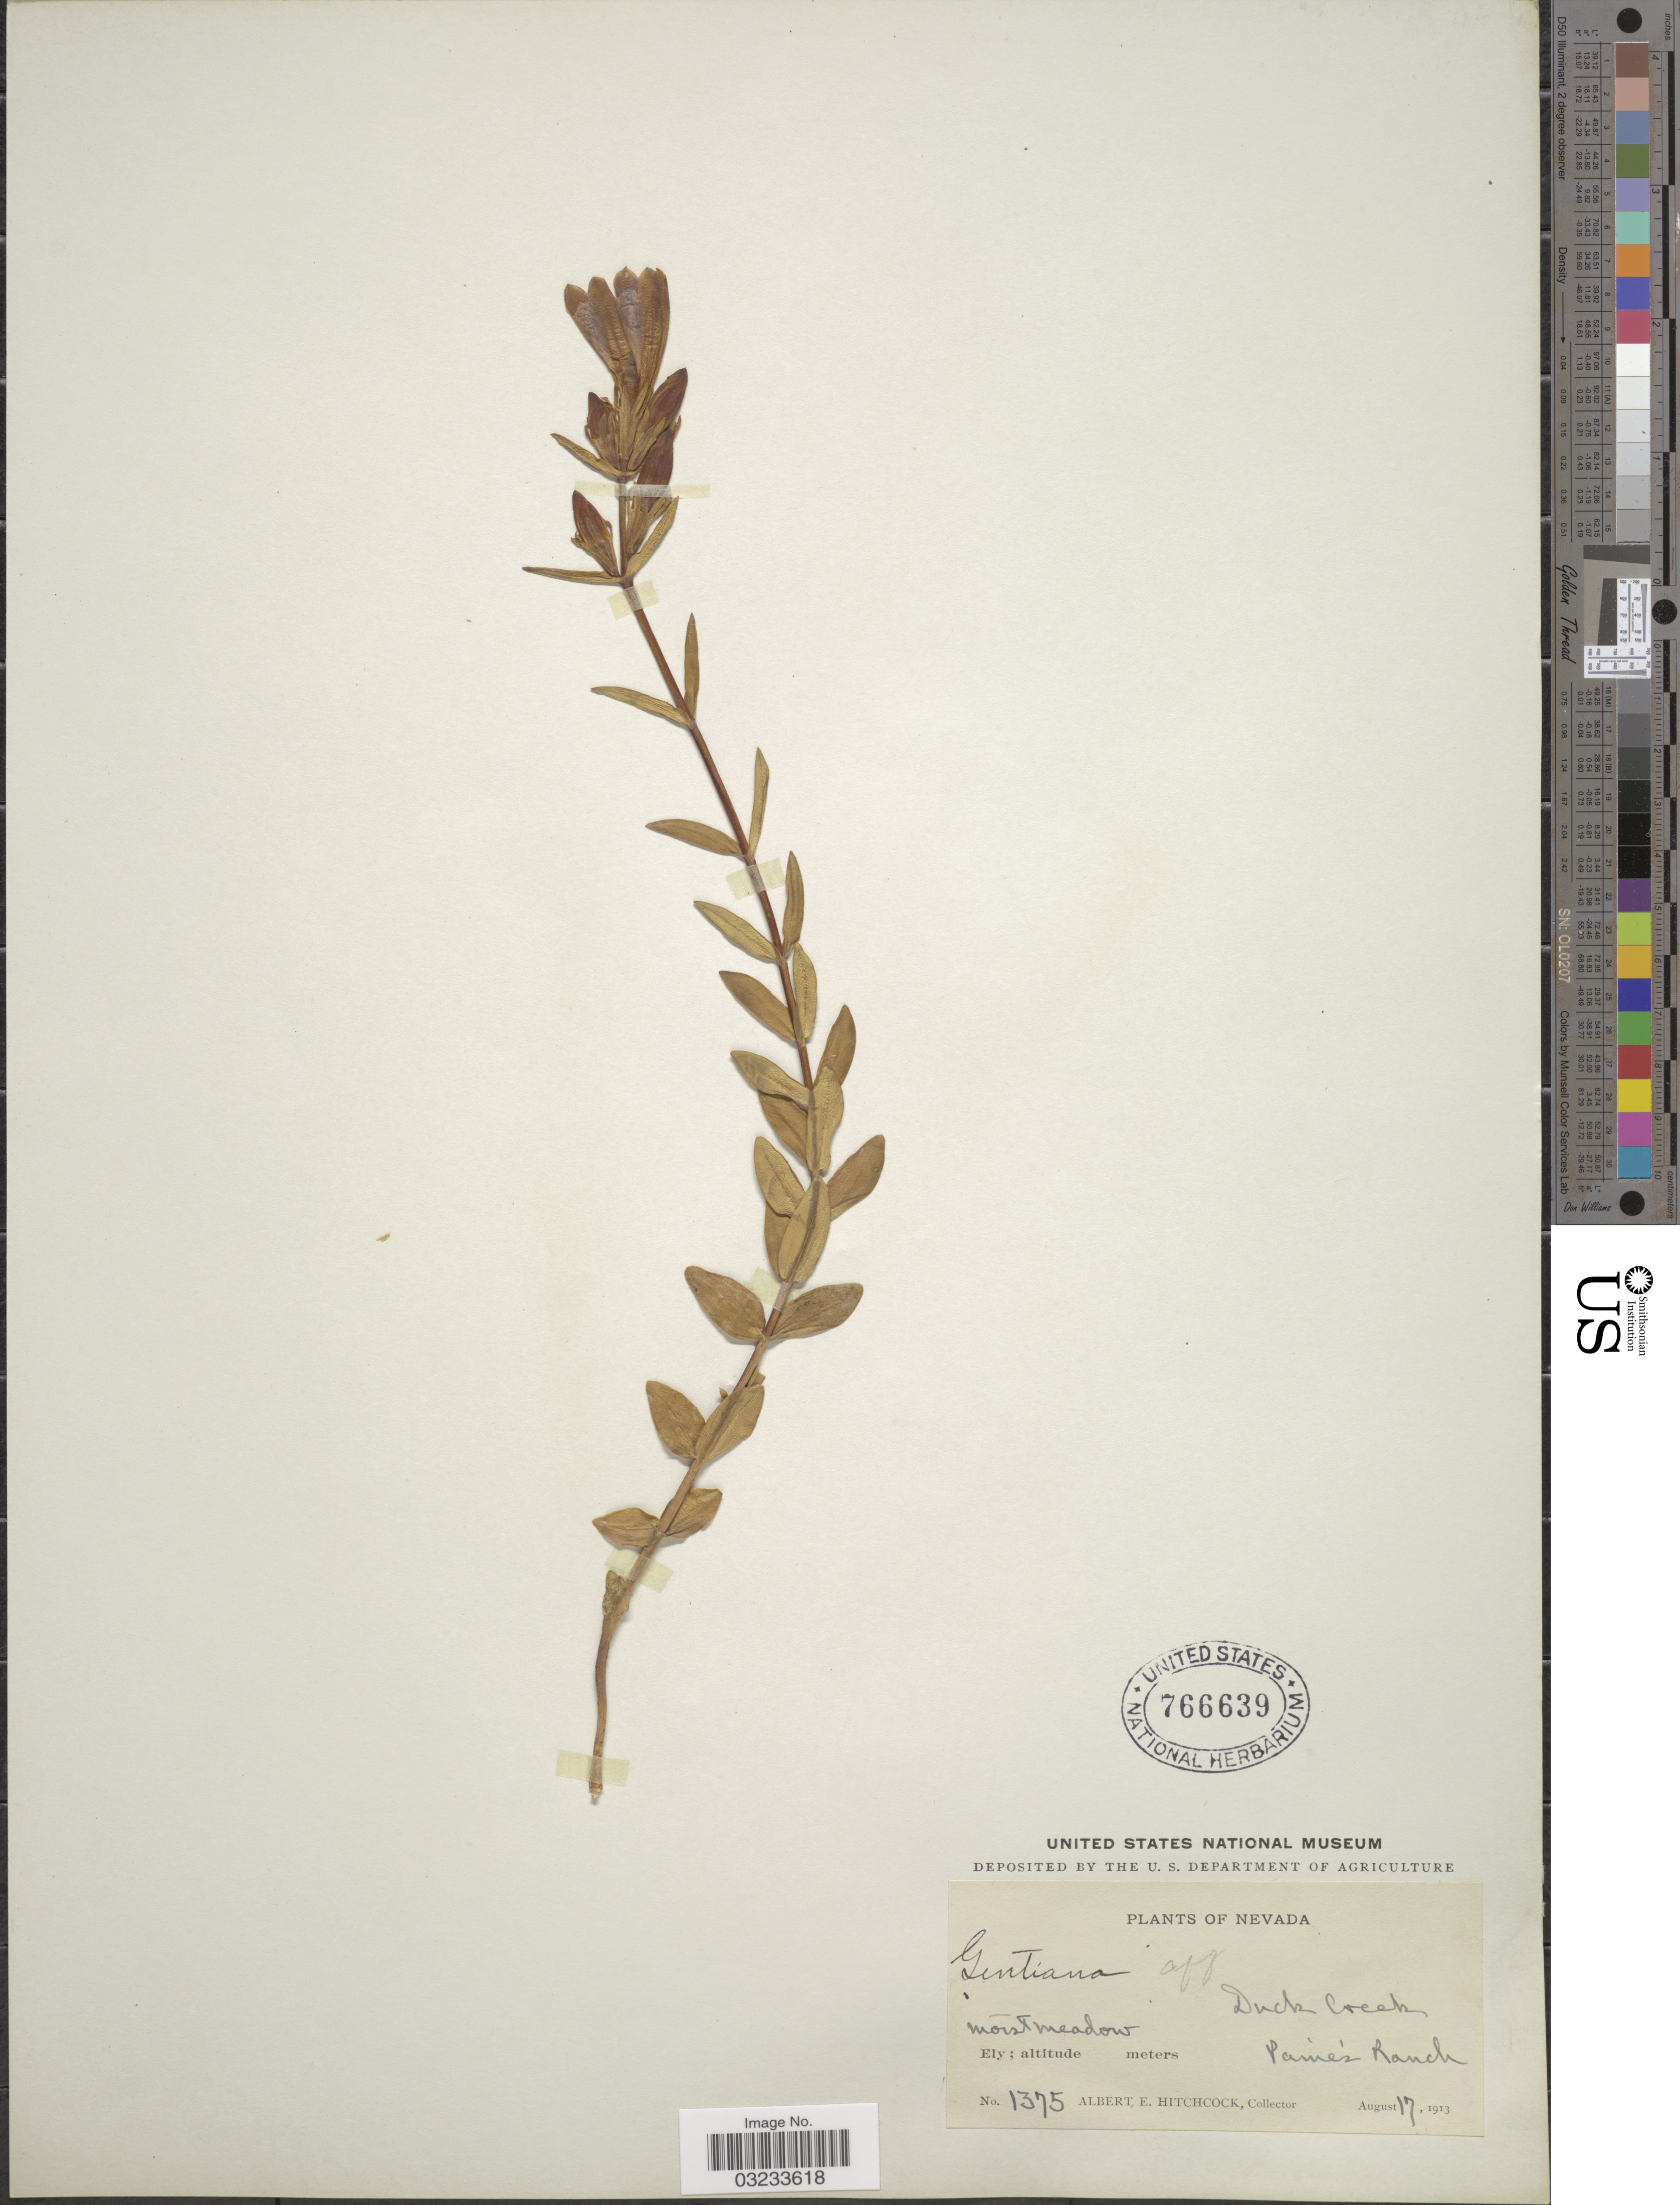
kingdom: Plantae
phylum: Tracheophyta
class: Magnoliopsida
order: Gentianales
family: Gentianaceae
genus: Gentiana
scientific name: Gentiana affinis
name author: Griseb.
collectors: A. Hitchcock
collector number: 1375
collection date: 1913-08-17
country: United States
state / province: Nevada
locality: Duck Creek Paine's Ranch. Ely.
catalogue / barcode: US 766639